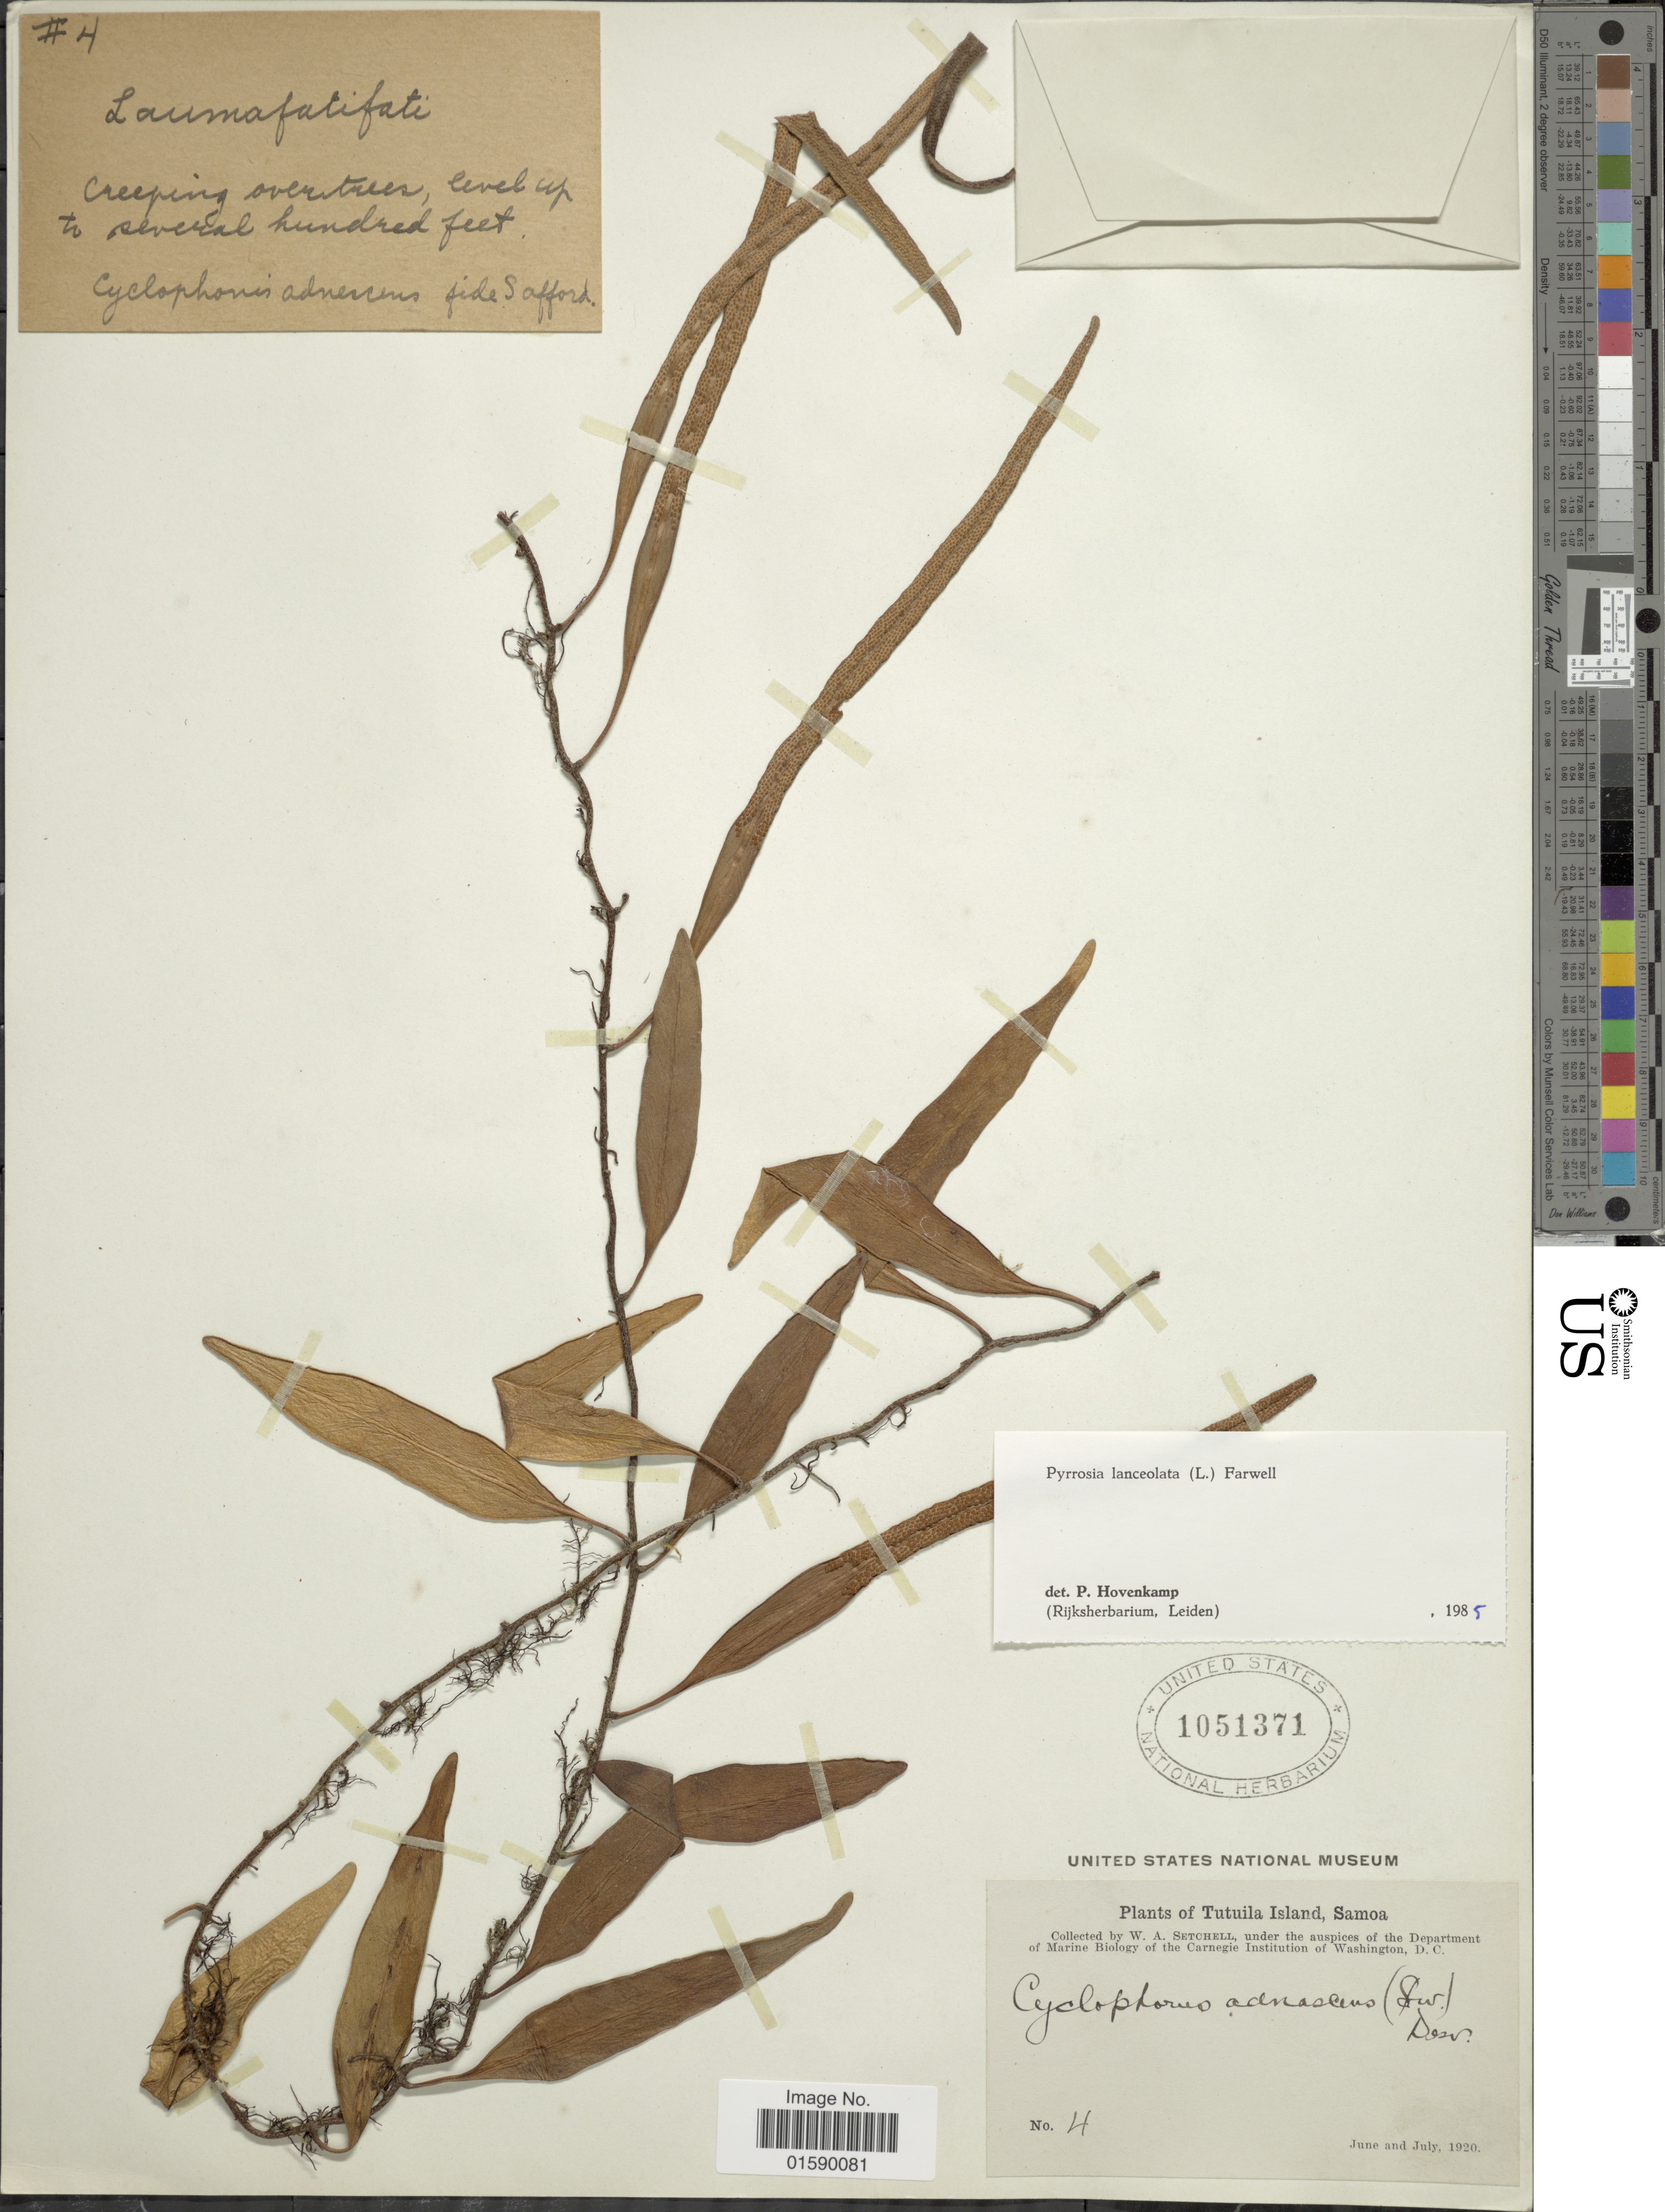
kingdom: Plantae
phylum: Tracheophyta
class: Polypodiopsida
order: Polypodiales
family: Polypodiaceae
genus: Pyrrosia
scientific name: Pyrrosia lanceolata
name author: (L.) Farw.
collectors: W. Setchell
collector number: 4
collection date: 1920-06/1920-07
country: American Samoa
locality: Tutuila Island. Samoa.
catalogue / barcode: US 1051371